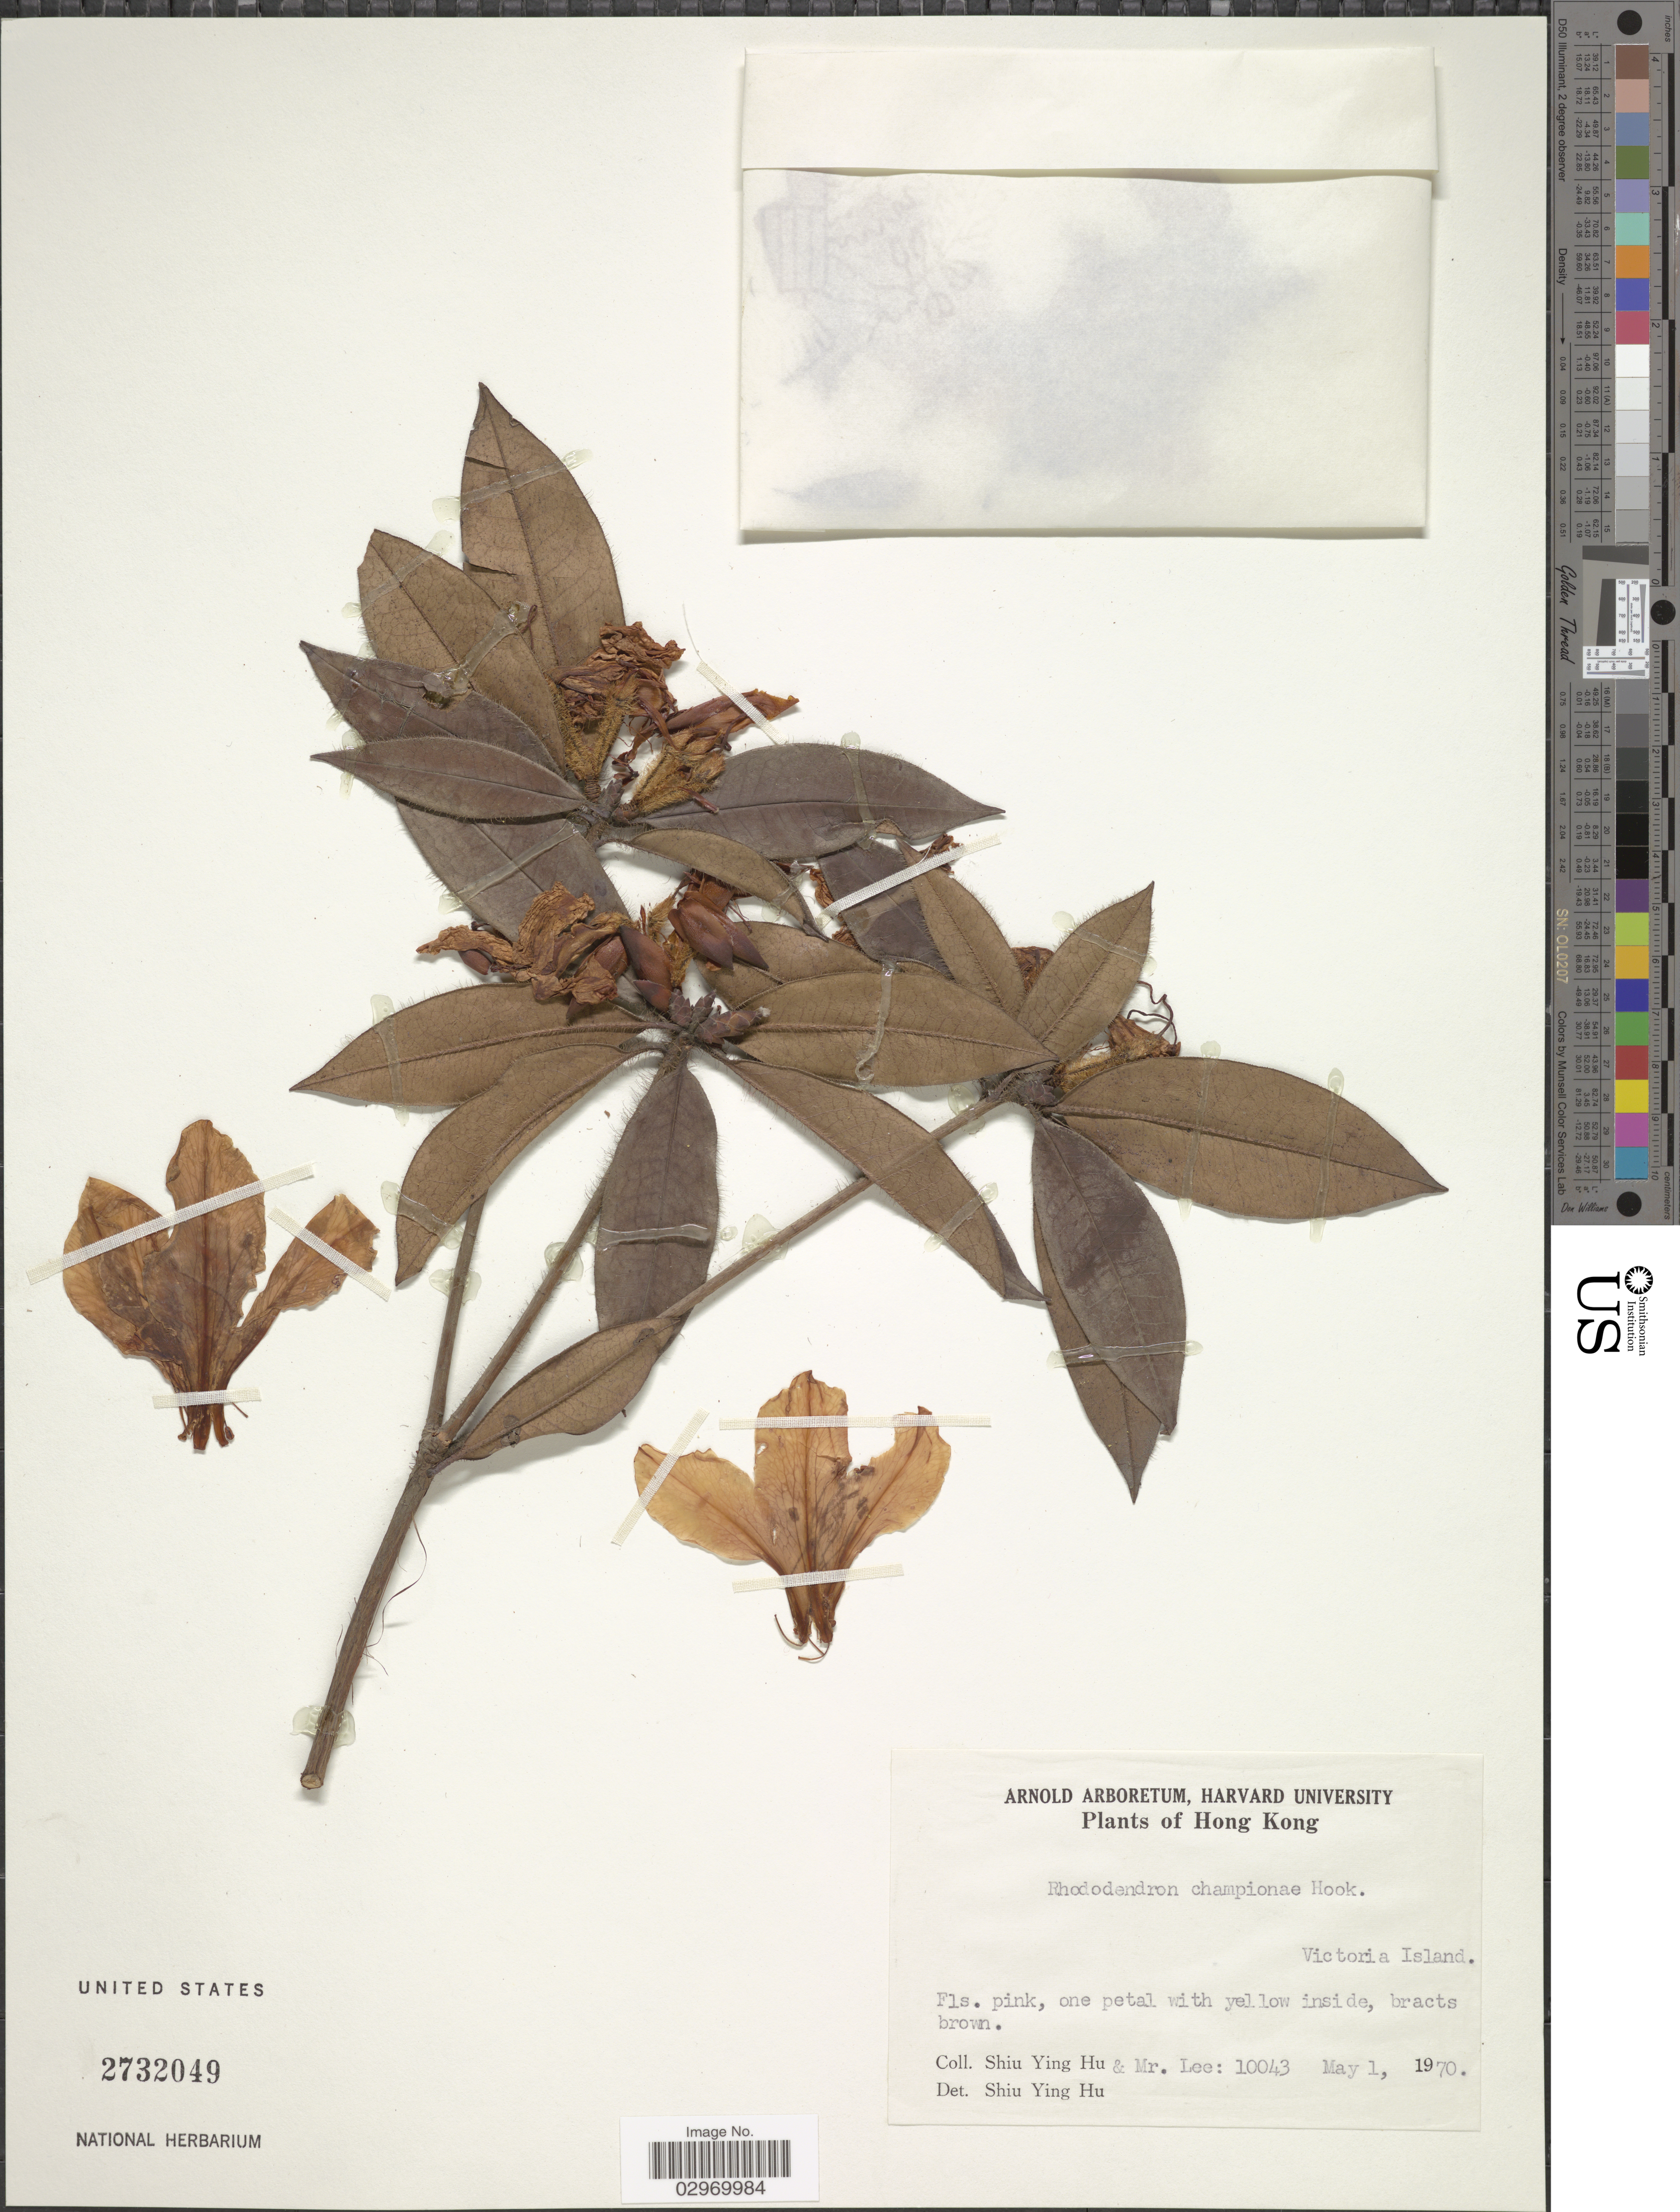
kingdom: Plantae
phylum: Tracheophyta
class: Magnoliopsida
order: Ericales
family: Ericaceae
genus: Rhododendron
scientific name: Rhododendron championiae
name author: Hook.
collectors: S. Y. Hu & -. Lee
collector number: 10043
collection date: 1970-05-01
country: China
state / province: Hong Kong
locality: Victoria Island.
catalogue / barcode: US 2732049